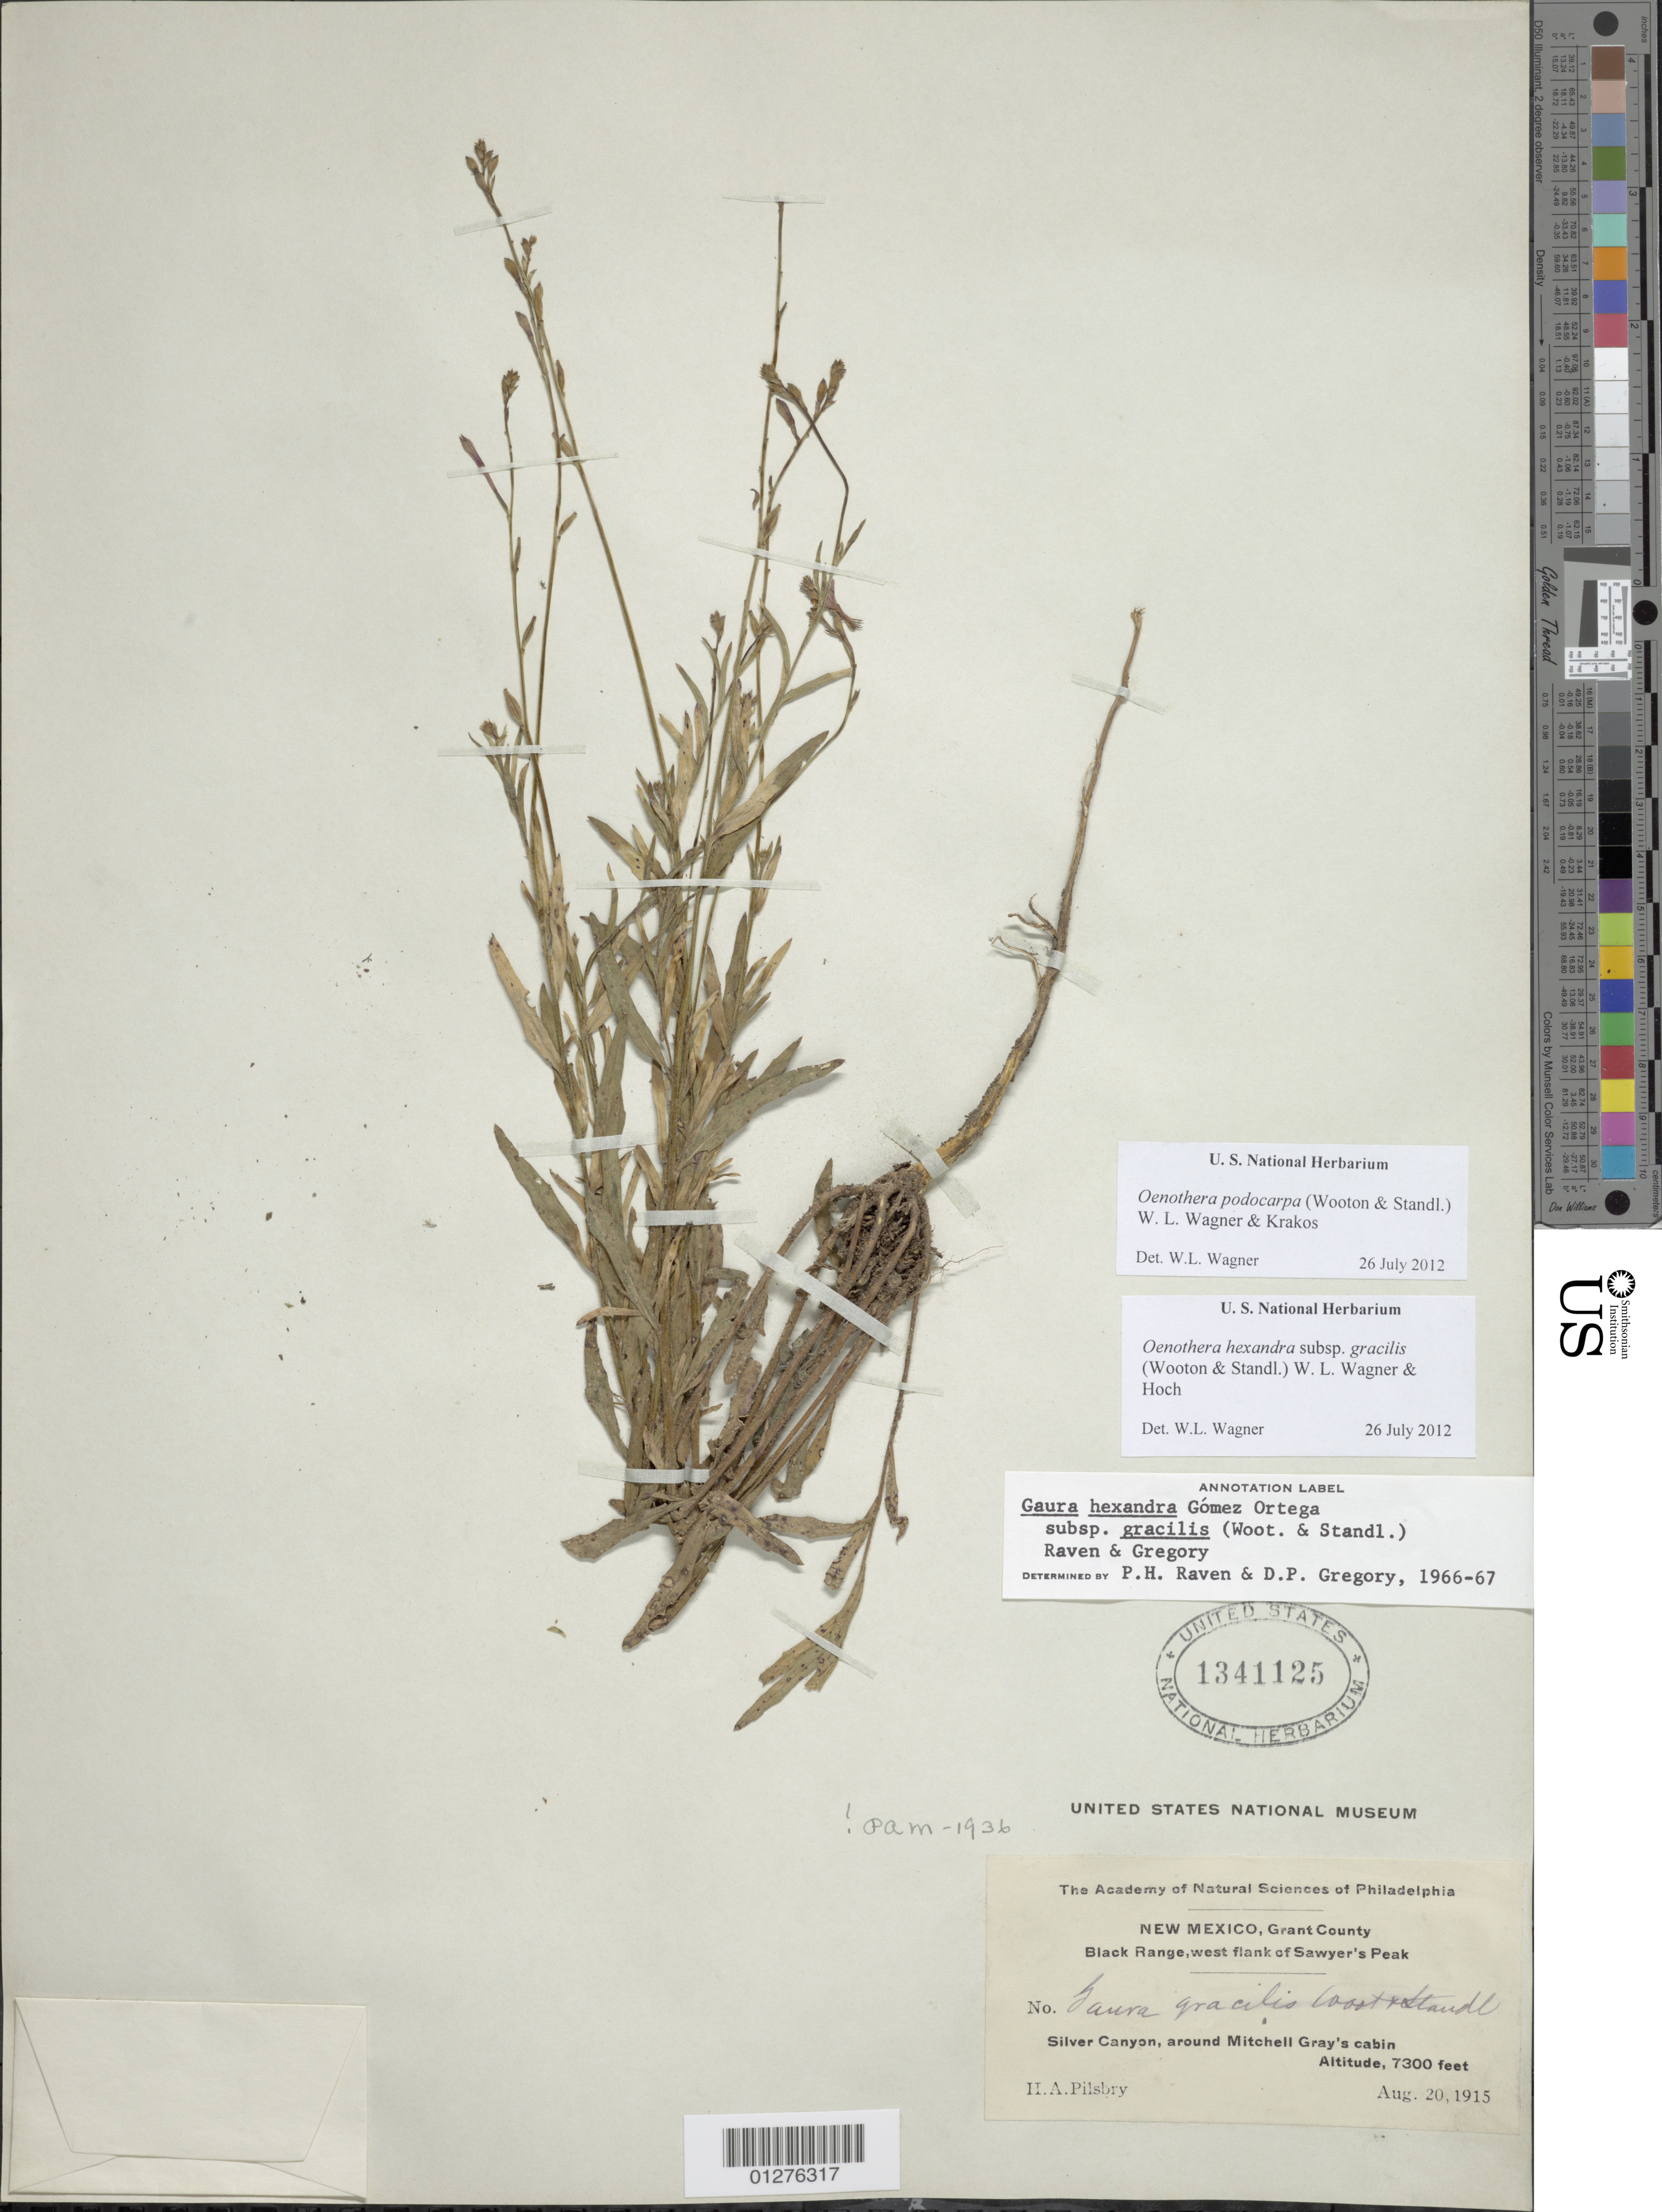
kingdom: Plantae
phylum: Tracheophyta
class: Magnoliopsida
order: Myrtales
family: Onagraceae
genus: Oenothera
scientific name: Oenothera podocarpa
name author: (Wooton & Standl.) Krakos & W.L. Wagner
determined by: Wagner, W. L., (BOT), Smithsonian Institution - National Museum of Natural History (UNITED STATES)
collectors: H. Pilsbury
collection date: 1915-08-20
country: United States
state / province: New Mexico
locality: Silver Canyon, around Mitchell Gray's cabin.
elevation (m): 2225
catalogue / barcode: US 1341125